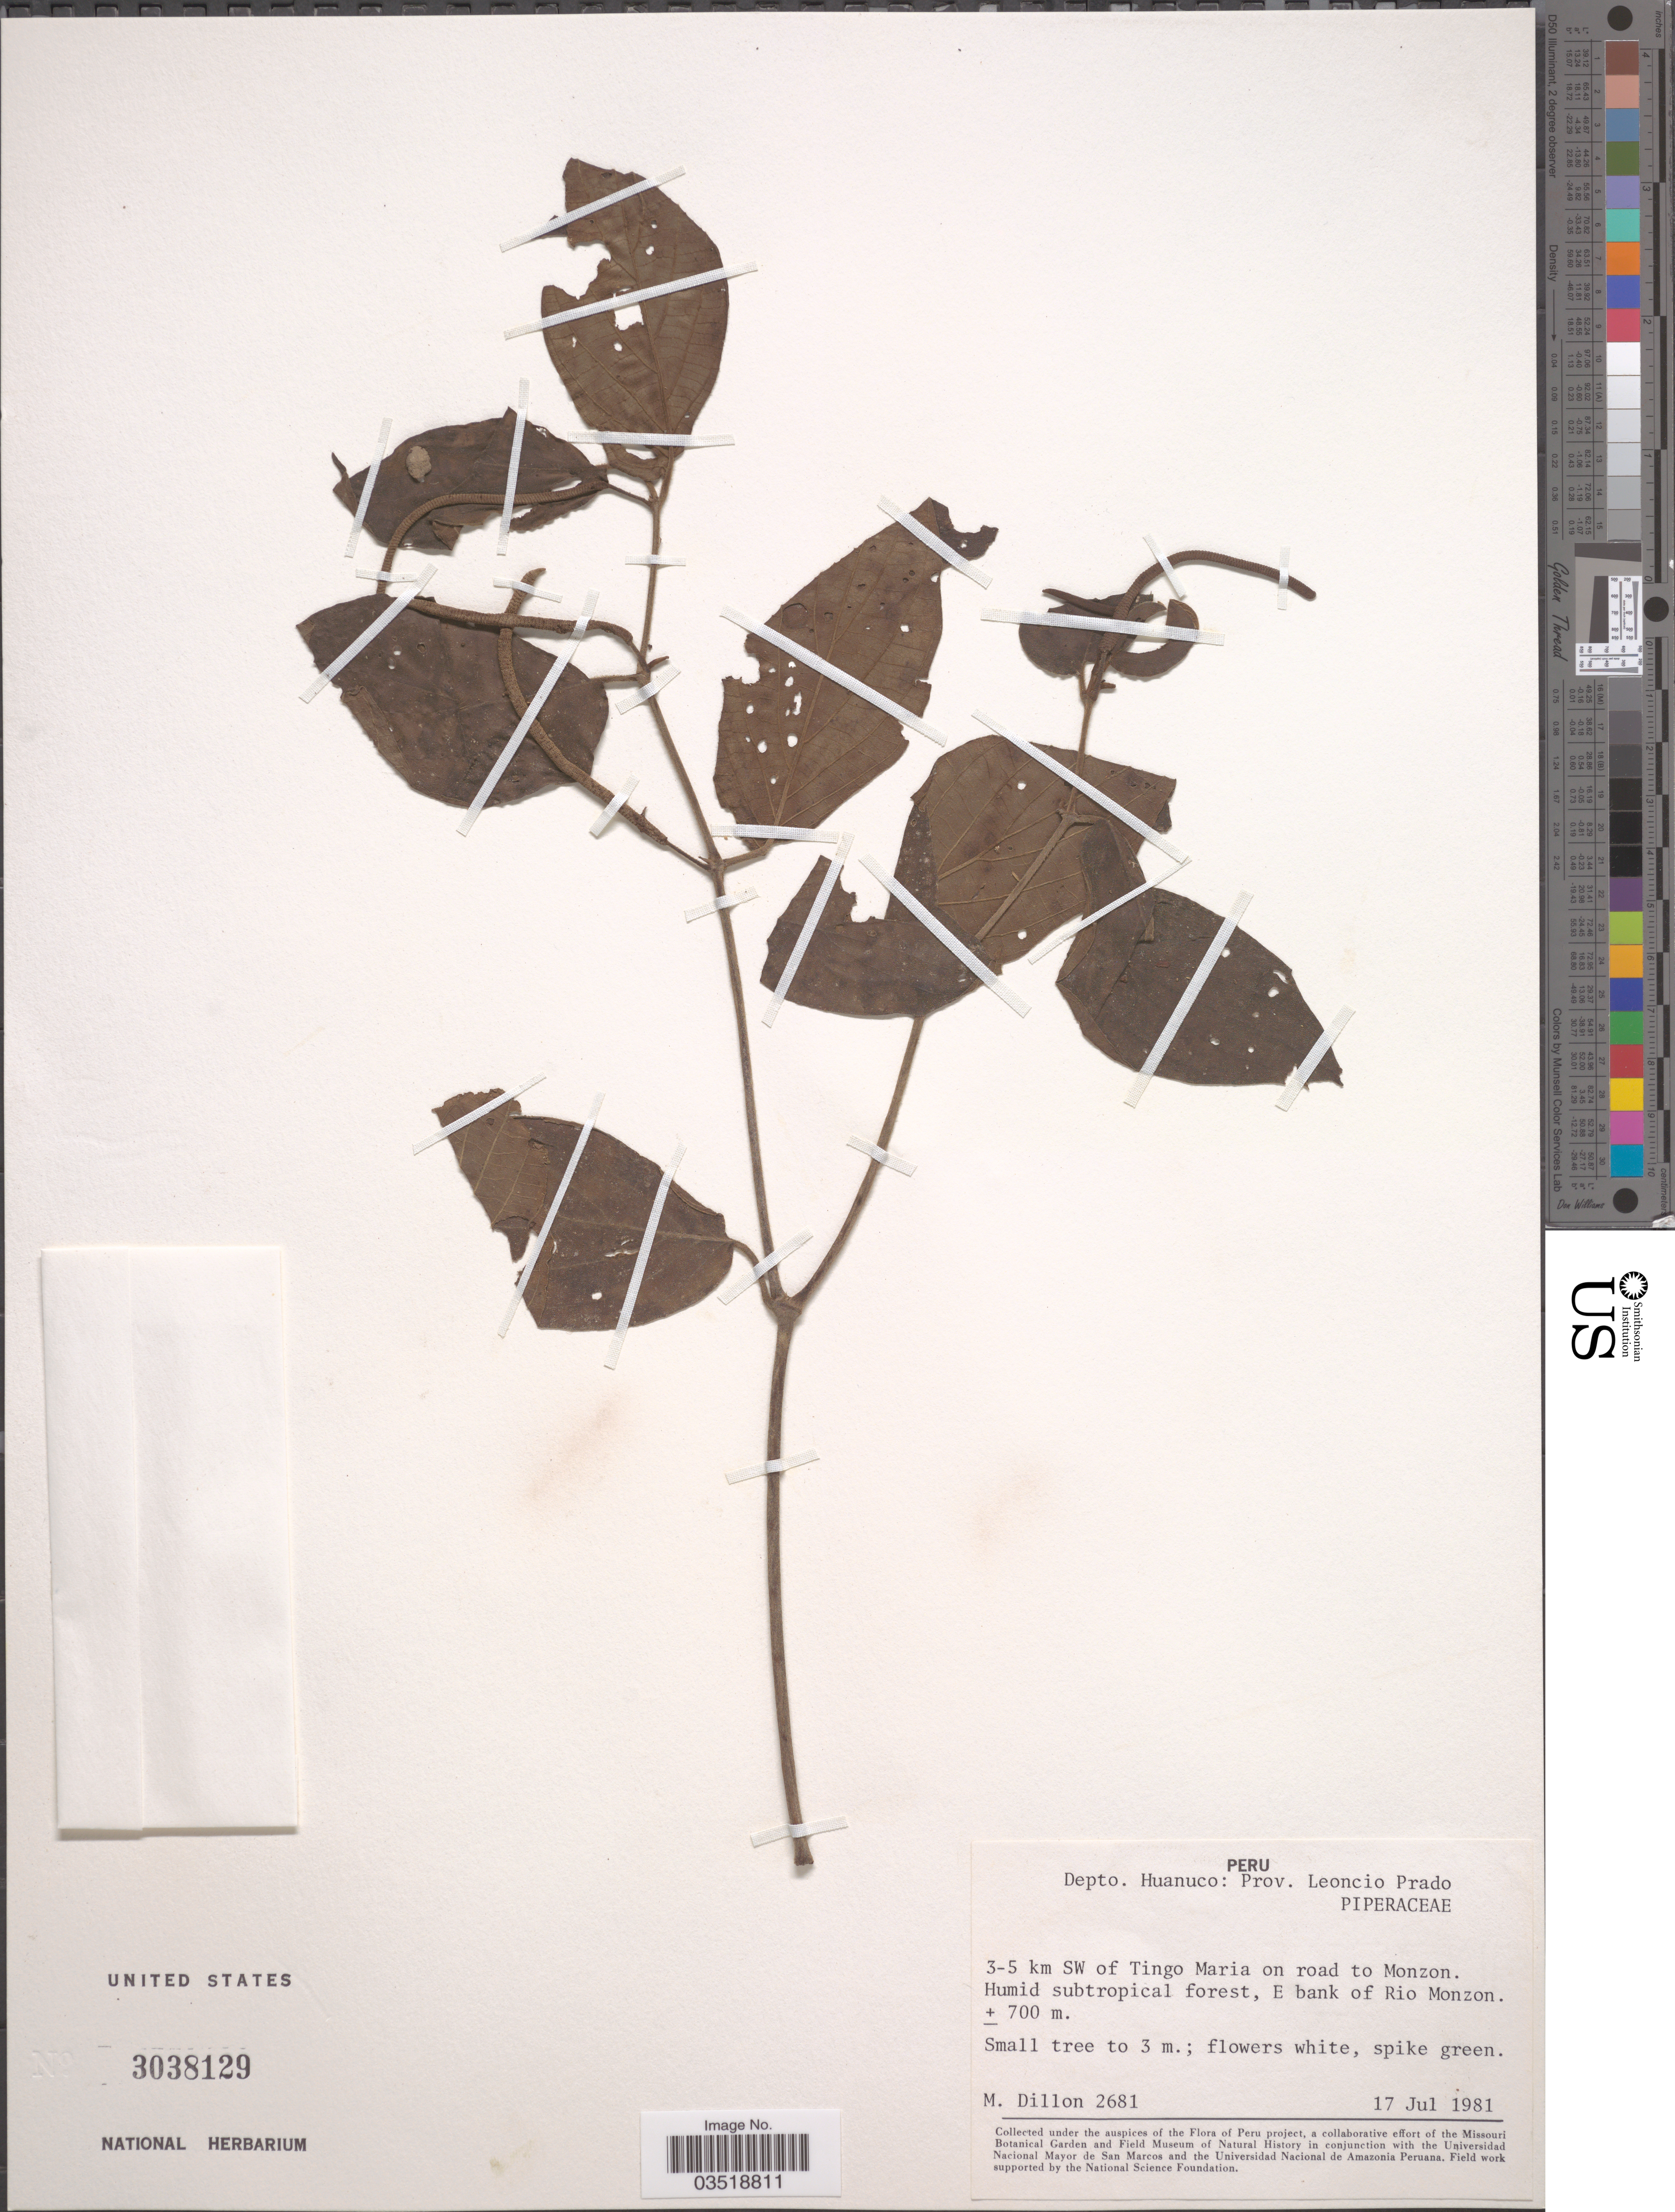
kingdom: Plantae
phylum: Tracheophyta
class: Magnoliopsida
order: Piperales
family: Piperaceae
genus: Piper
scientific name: Piper sp.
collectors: M. O. Dillon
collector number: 2681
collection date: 1981-07-17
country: Peru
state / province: Huánuco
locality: Depto. Huanuco: Prov. Leoncio Prado. 3-5 km SW of Tingo Maria on road to Monzon. Humid subtropical forest, E Bank of Rio Monzon.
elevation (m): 700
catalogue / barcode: US 3038129